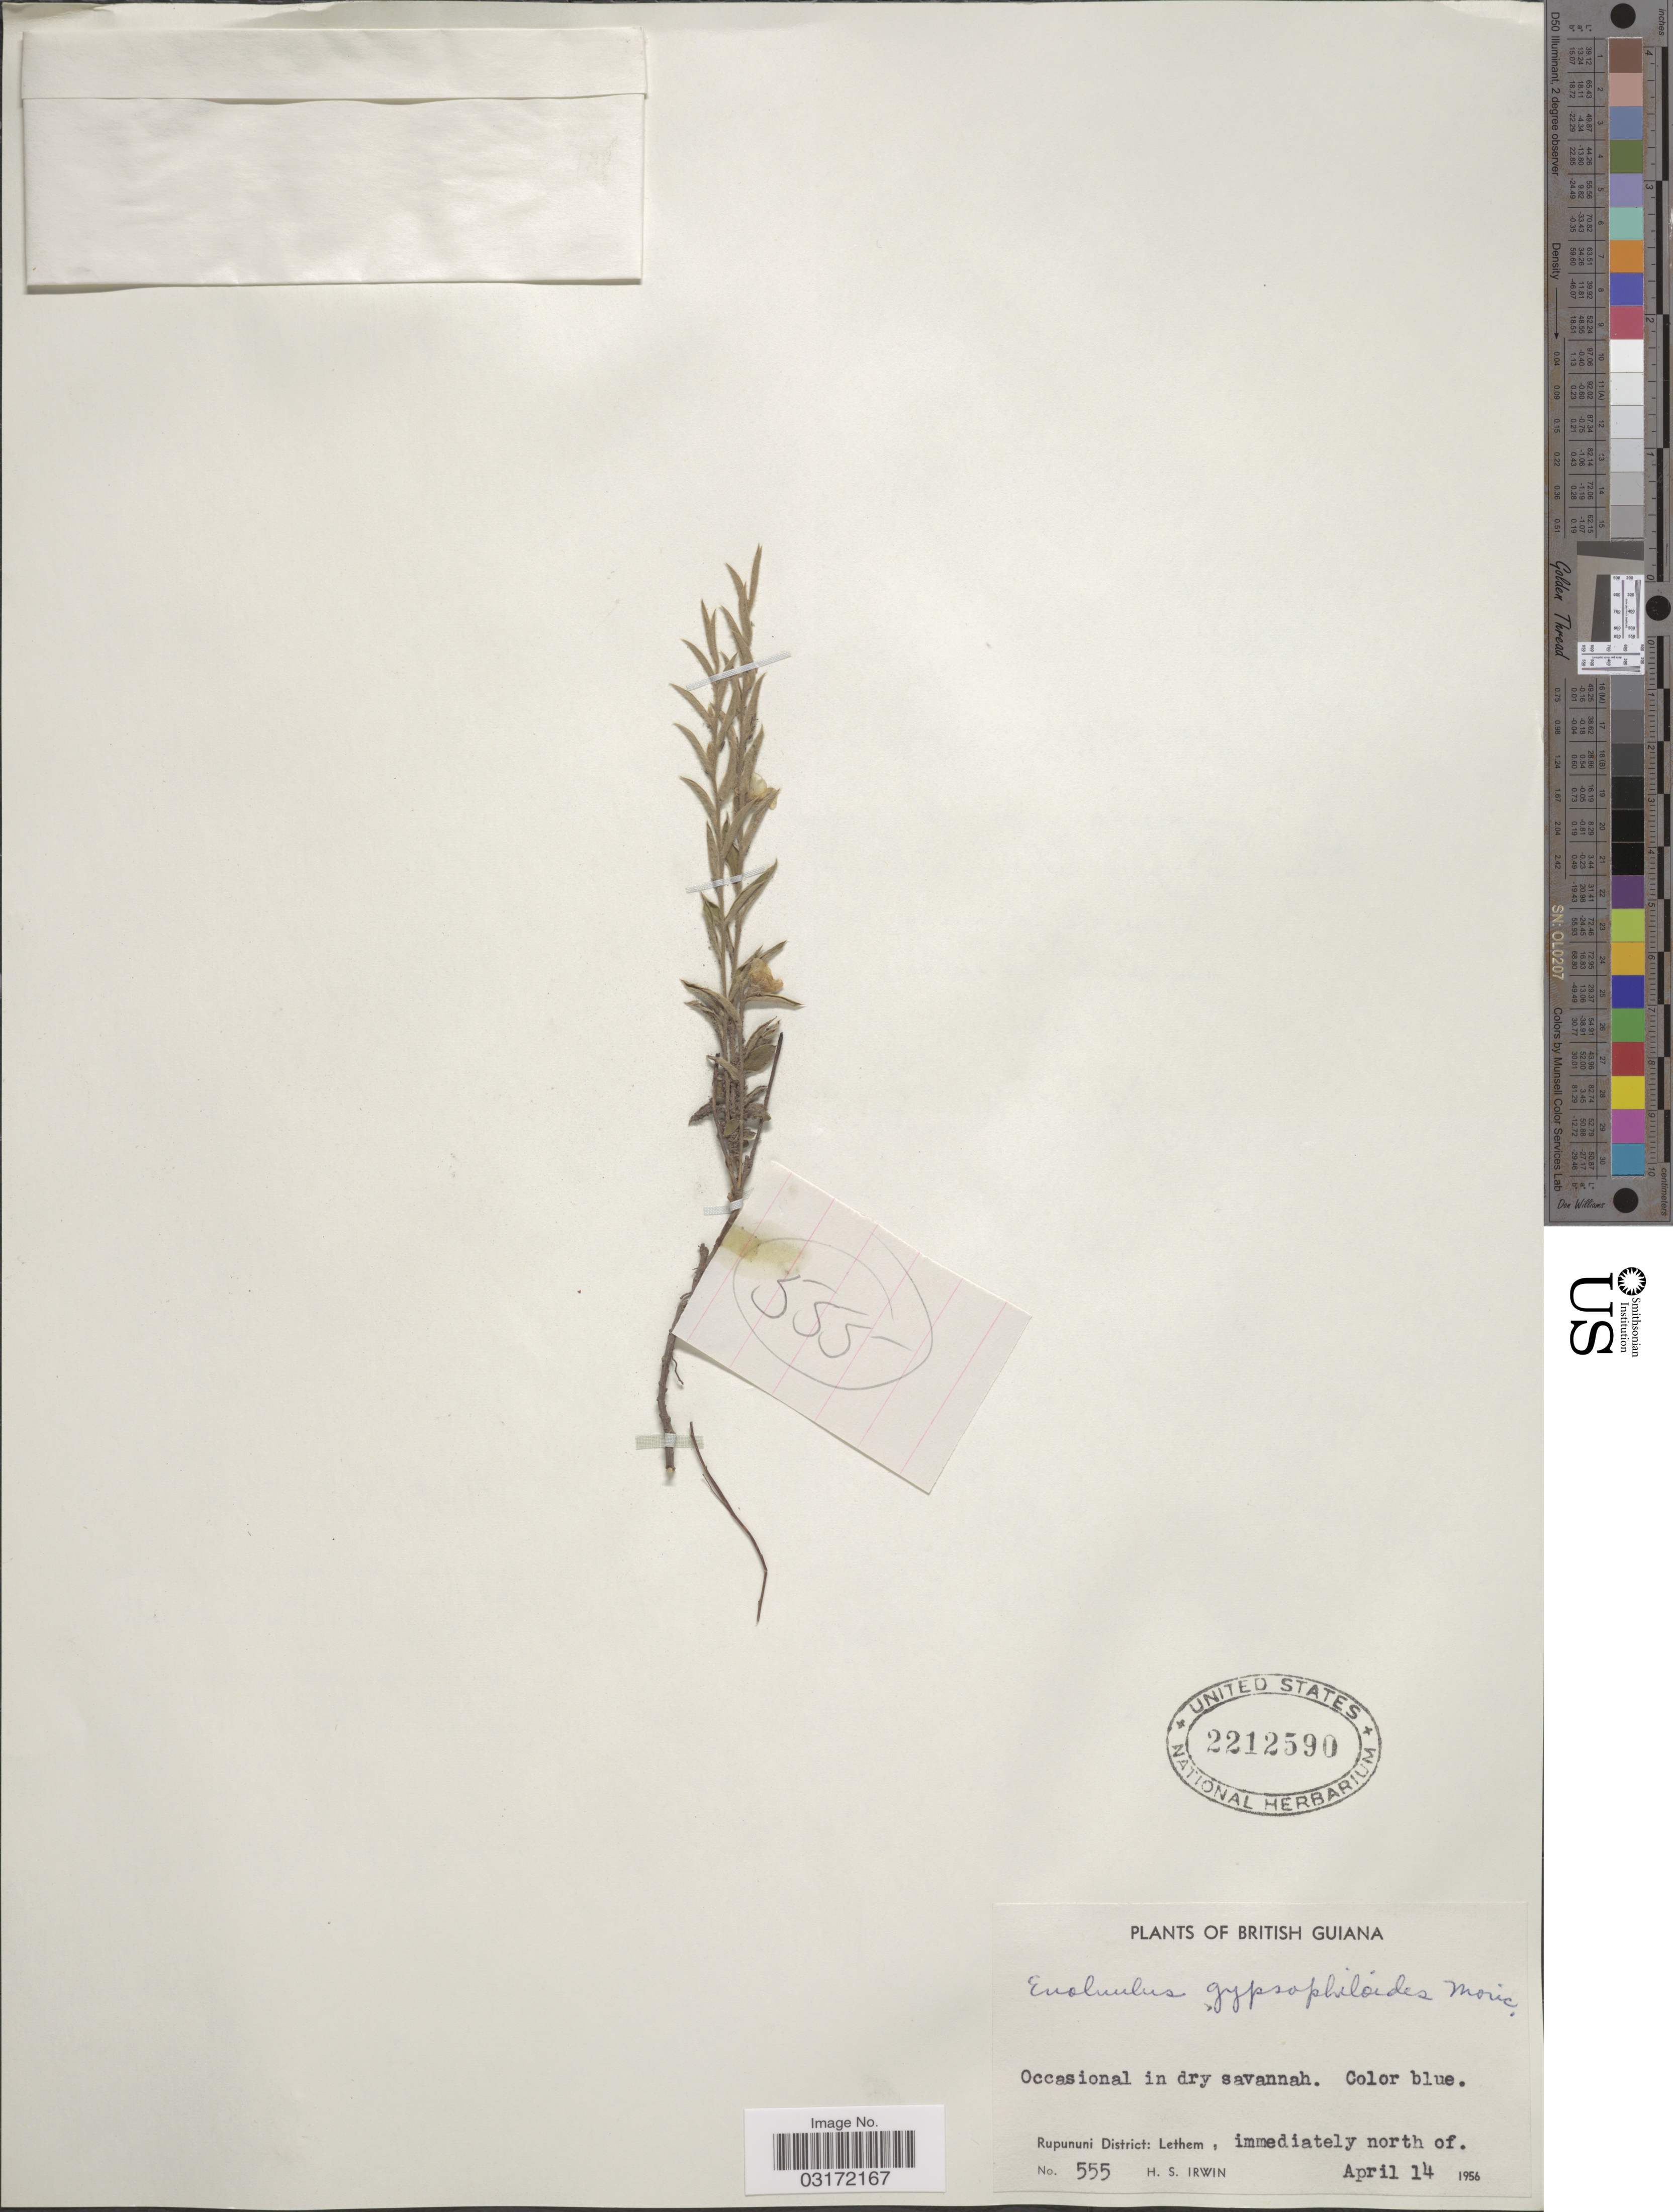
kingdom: Plantae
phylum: Tracheophyta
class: Magnoliopsida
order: Solanales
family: Convolvulaceae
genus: Evolvulus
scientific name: Evolvulus gypsophiloides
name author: Moric.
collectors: H. Irwin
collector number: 555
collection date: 1956-04-14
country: Guyana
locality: British Guiana. Rupununi District: Lethem, immediately north of.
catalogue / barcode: US 2212590